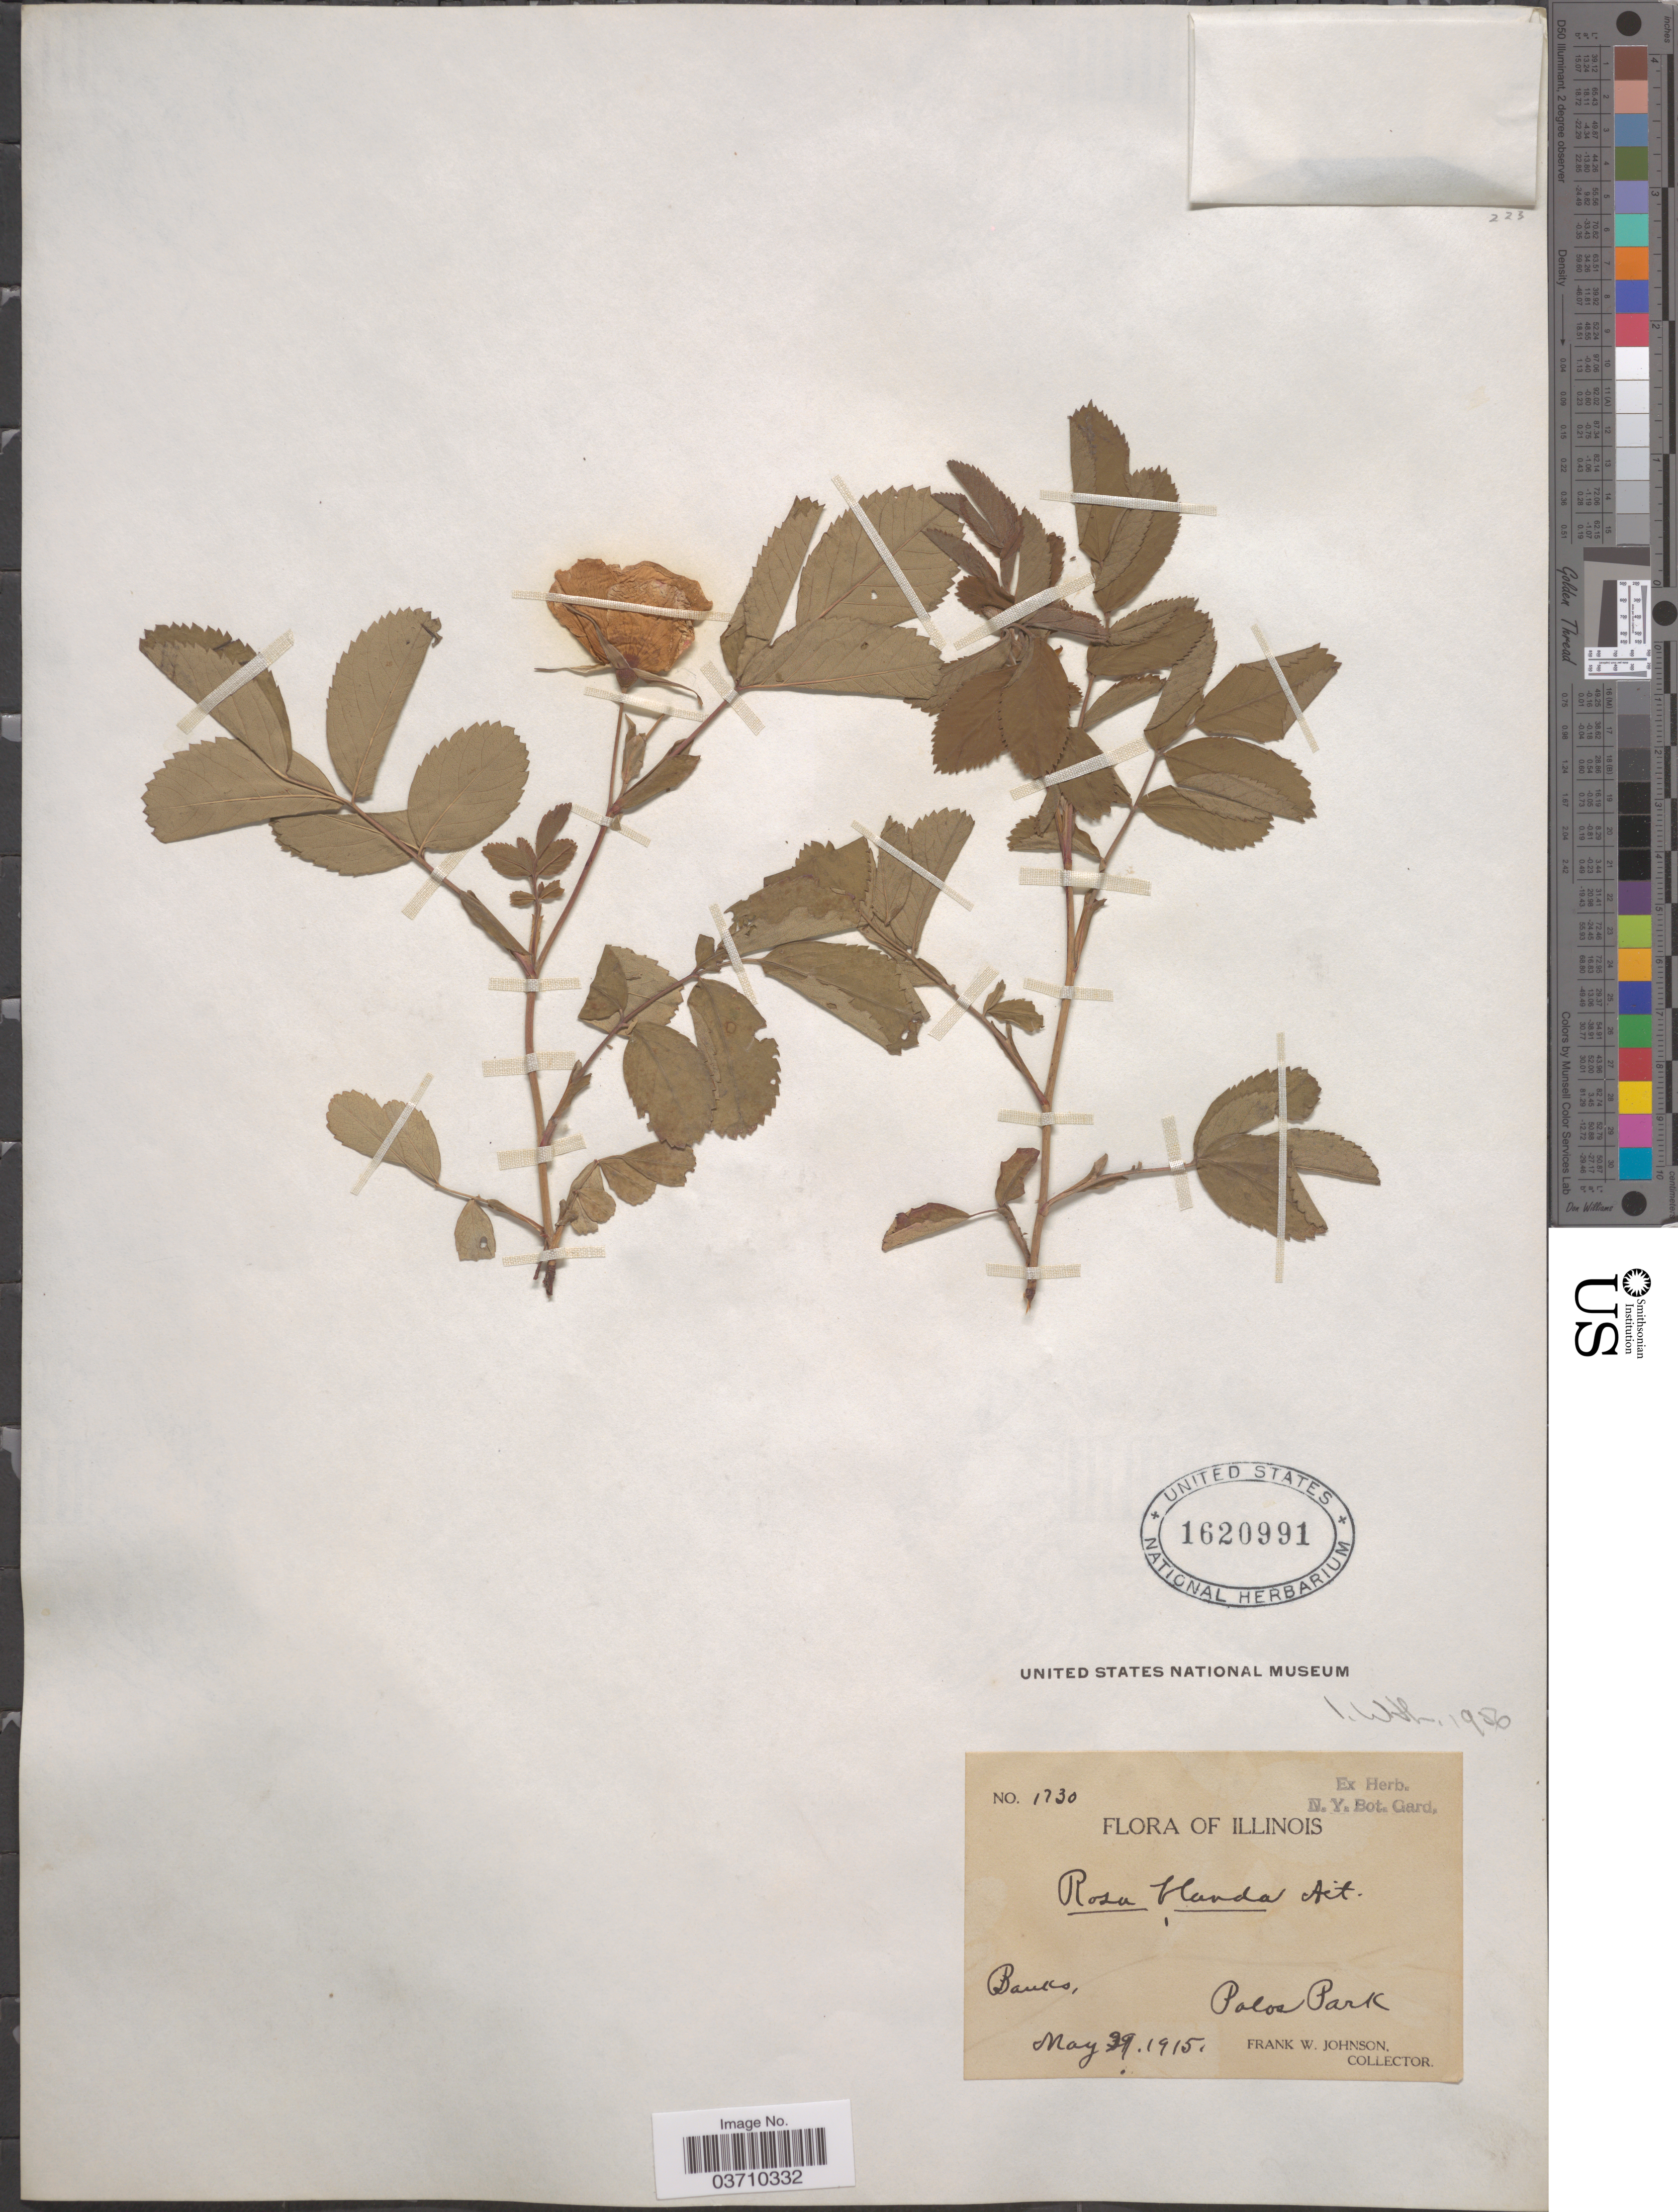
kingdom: Plantae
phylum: Tracheophyta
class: Magnoliopsida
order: Rosales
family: Rosaceae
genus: Rosa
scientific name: Rosa blanda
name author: Aiton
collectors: F. W. Johnson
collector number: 1730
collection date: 1915-05-29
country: United States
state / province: Illinois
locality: Banks, Palos Park.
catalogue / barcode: US 1620991